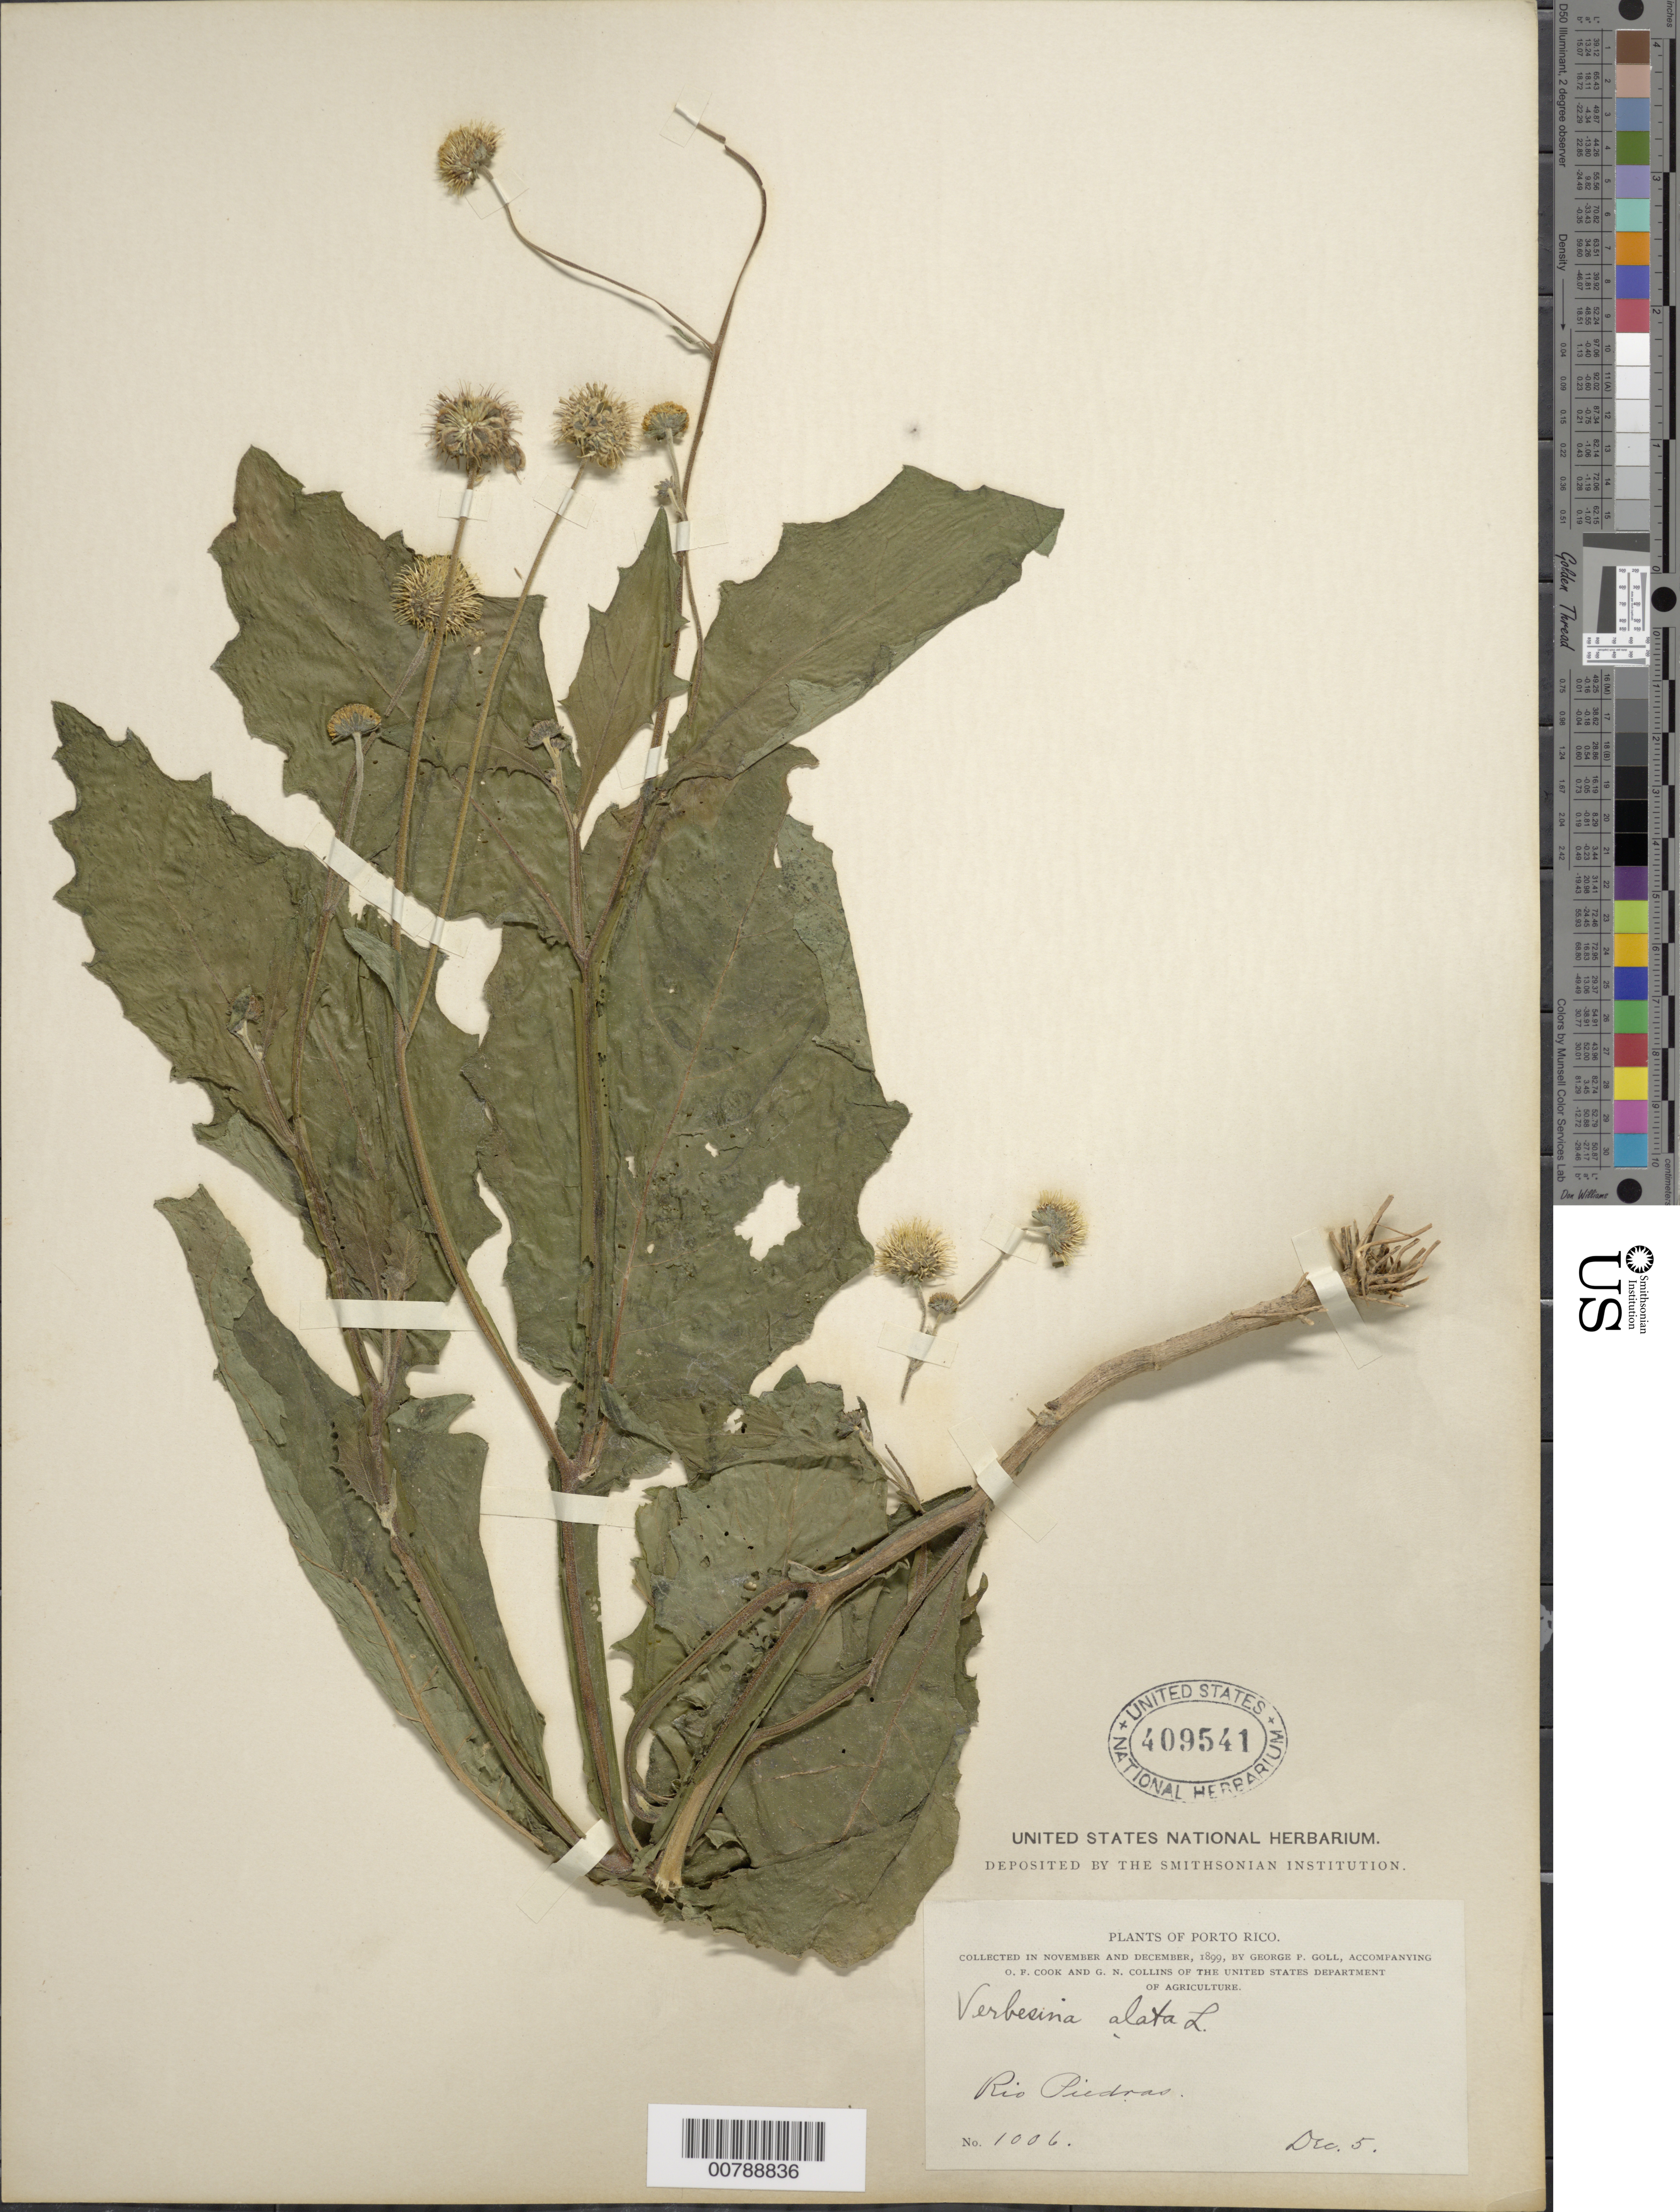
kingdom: Plantae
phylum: Tracheophyta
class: Magnoliopsida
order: Asterales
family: Asteraceae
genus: Verbesina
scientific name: Verbesina alata var. alata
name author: L.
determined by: Olsen, J.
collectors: G. Goll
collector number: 1006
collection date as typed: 05 Dec 1899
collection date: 1899-12-05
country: Puerto Rico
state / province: San Juan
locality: Río Piedras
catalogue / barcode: US 409541